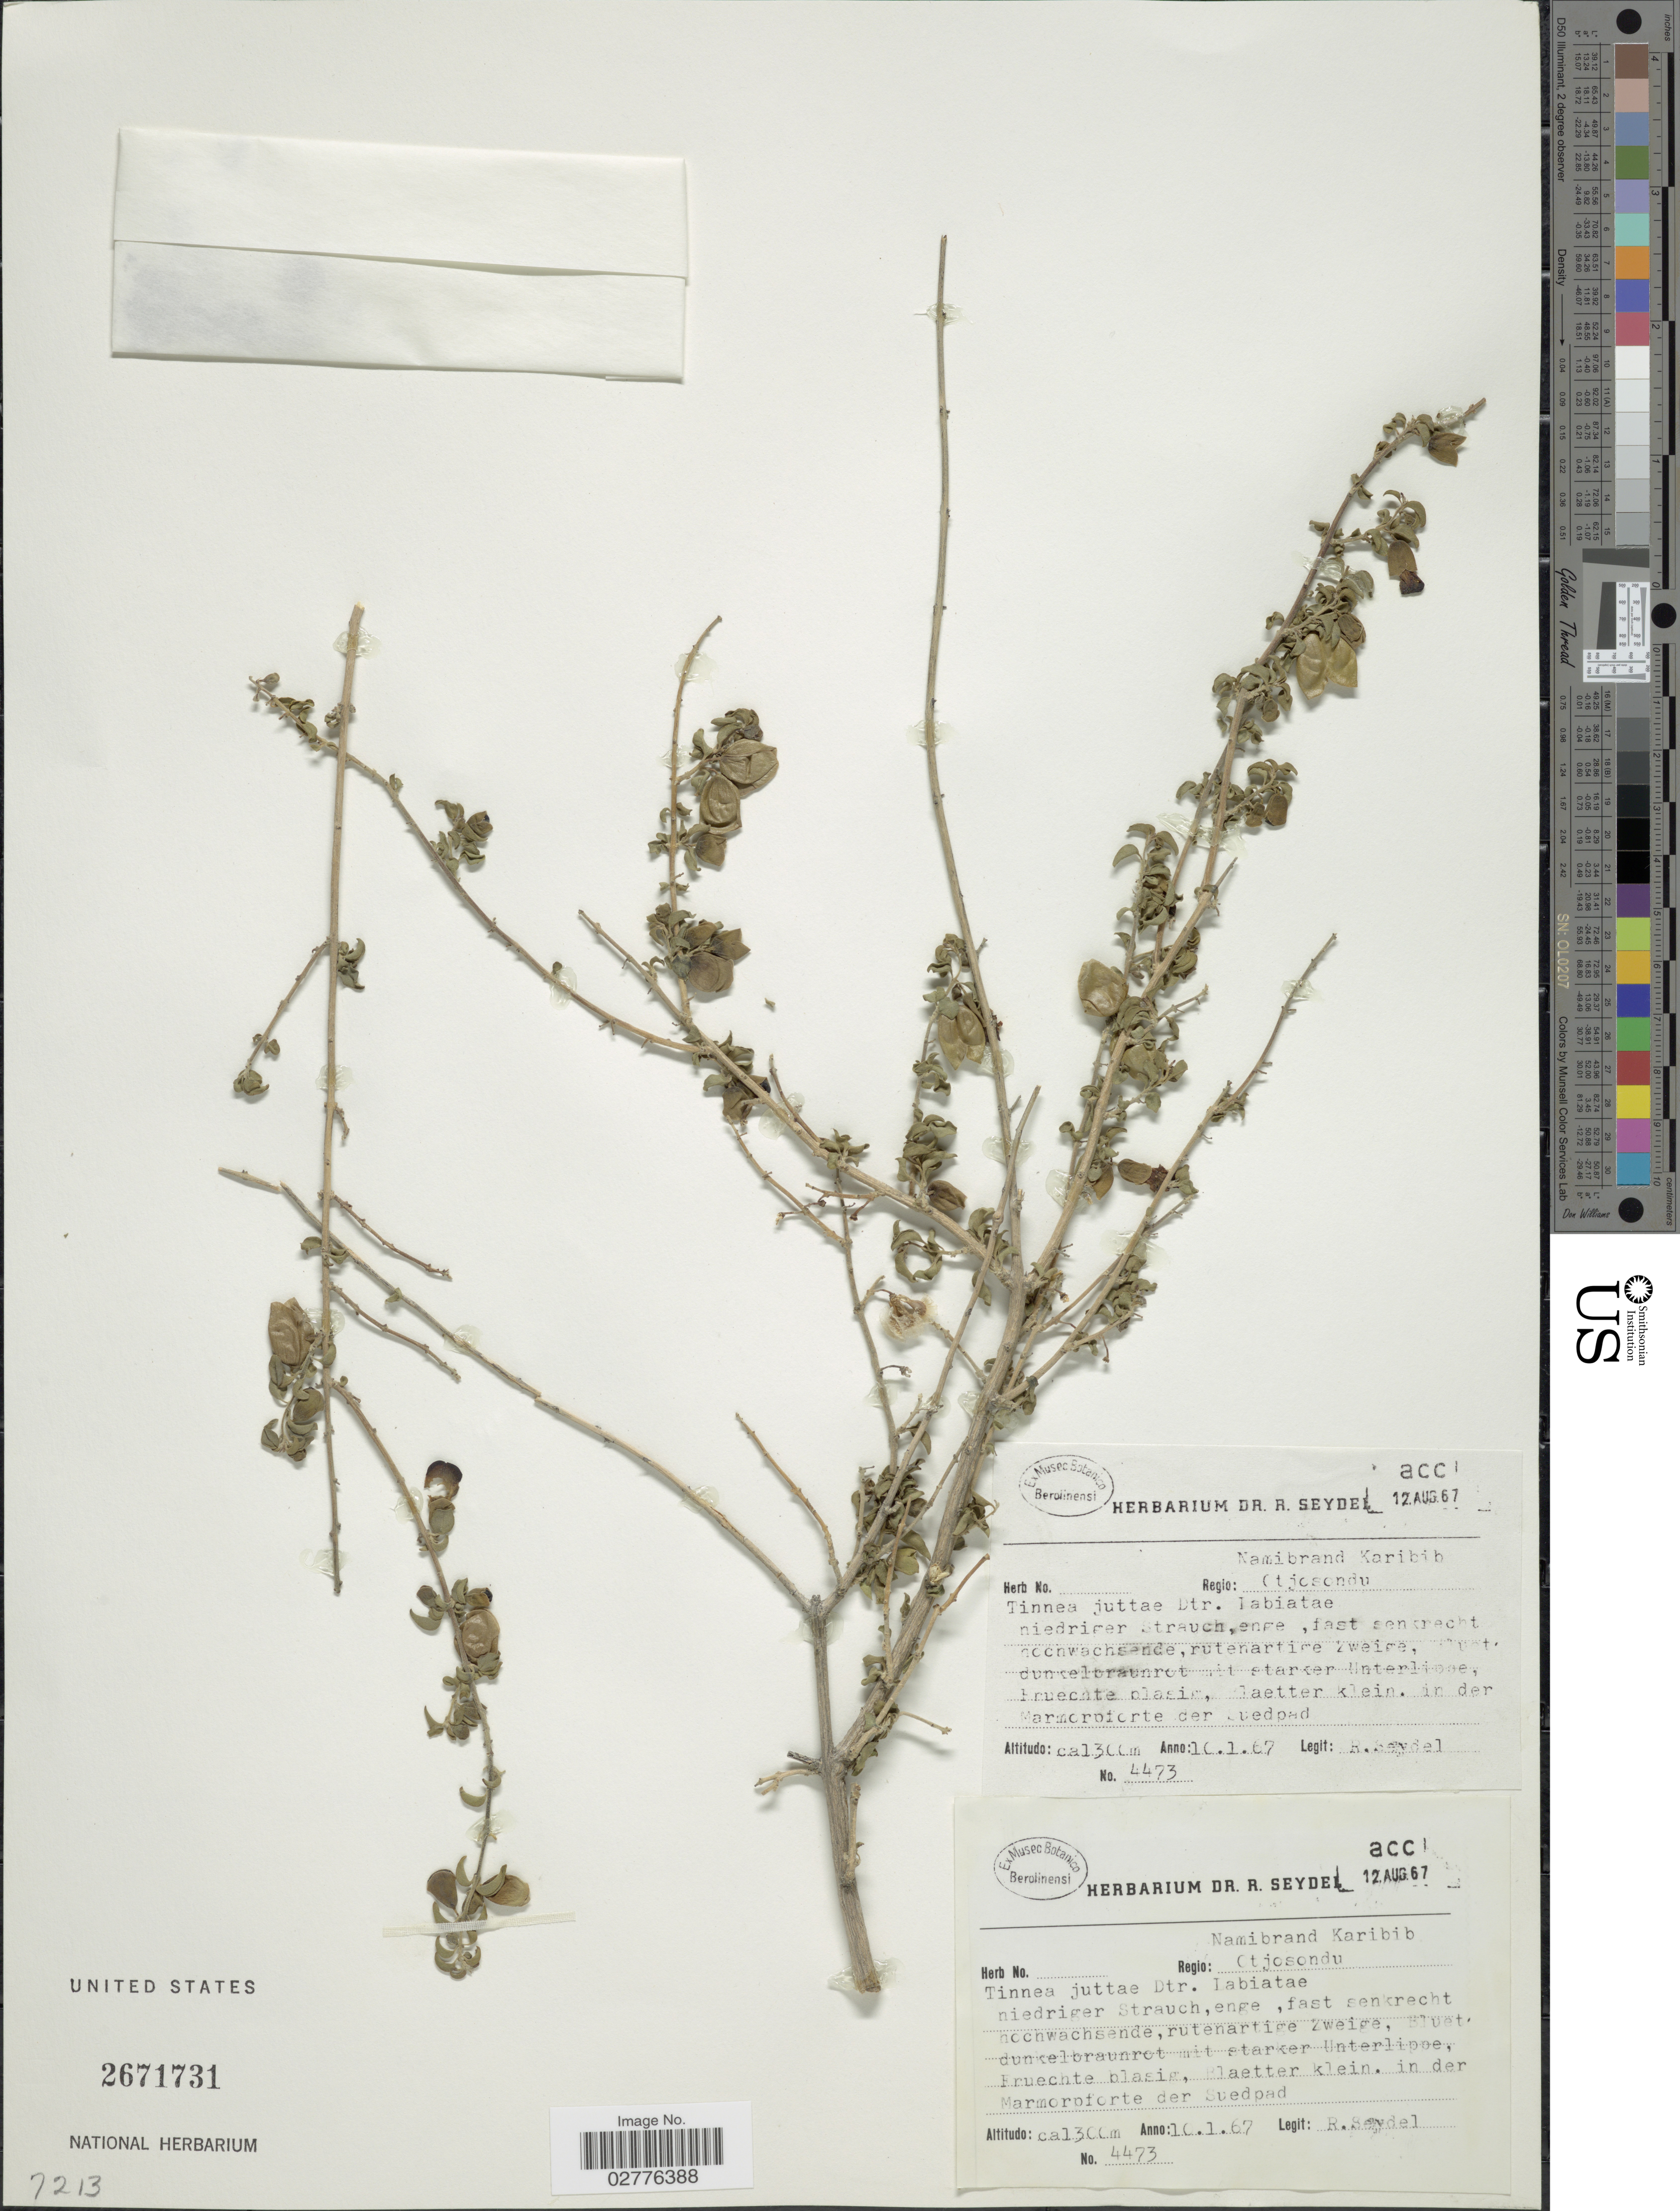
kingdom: Plantae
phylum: Tracheophyta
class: Magnoliopsida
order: Lamiales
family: Lamiaceae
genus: Tinnea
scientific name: Tinnea juttae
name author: Dinter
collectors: R. Seydel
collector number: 4473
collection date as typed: Transcribed d/m/y: 10/1/67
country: Namibia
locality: Regio Namibrand Karibib Otjosondo. Plaetter klein, in der Marmoroforte der Suedpad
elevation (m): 1300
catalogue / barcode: US 2671731